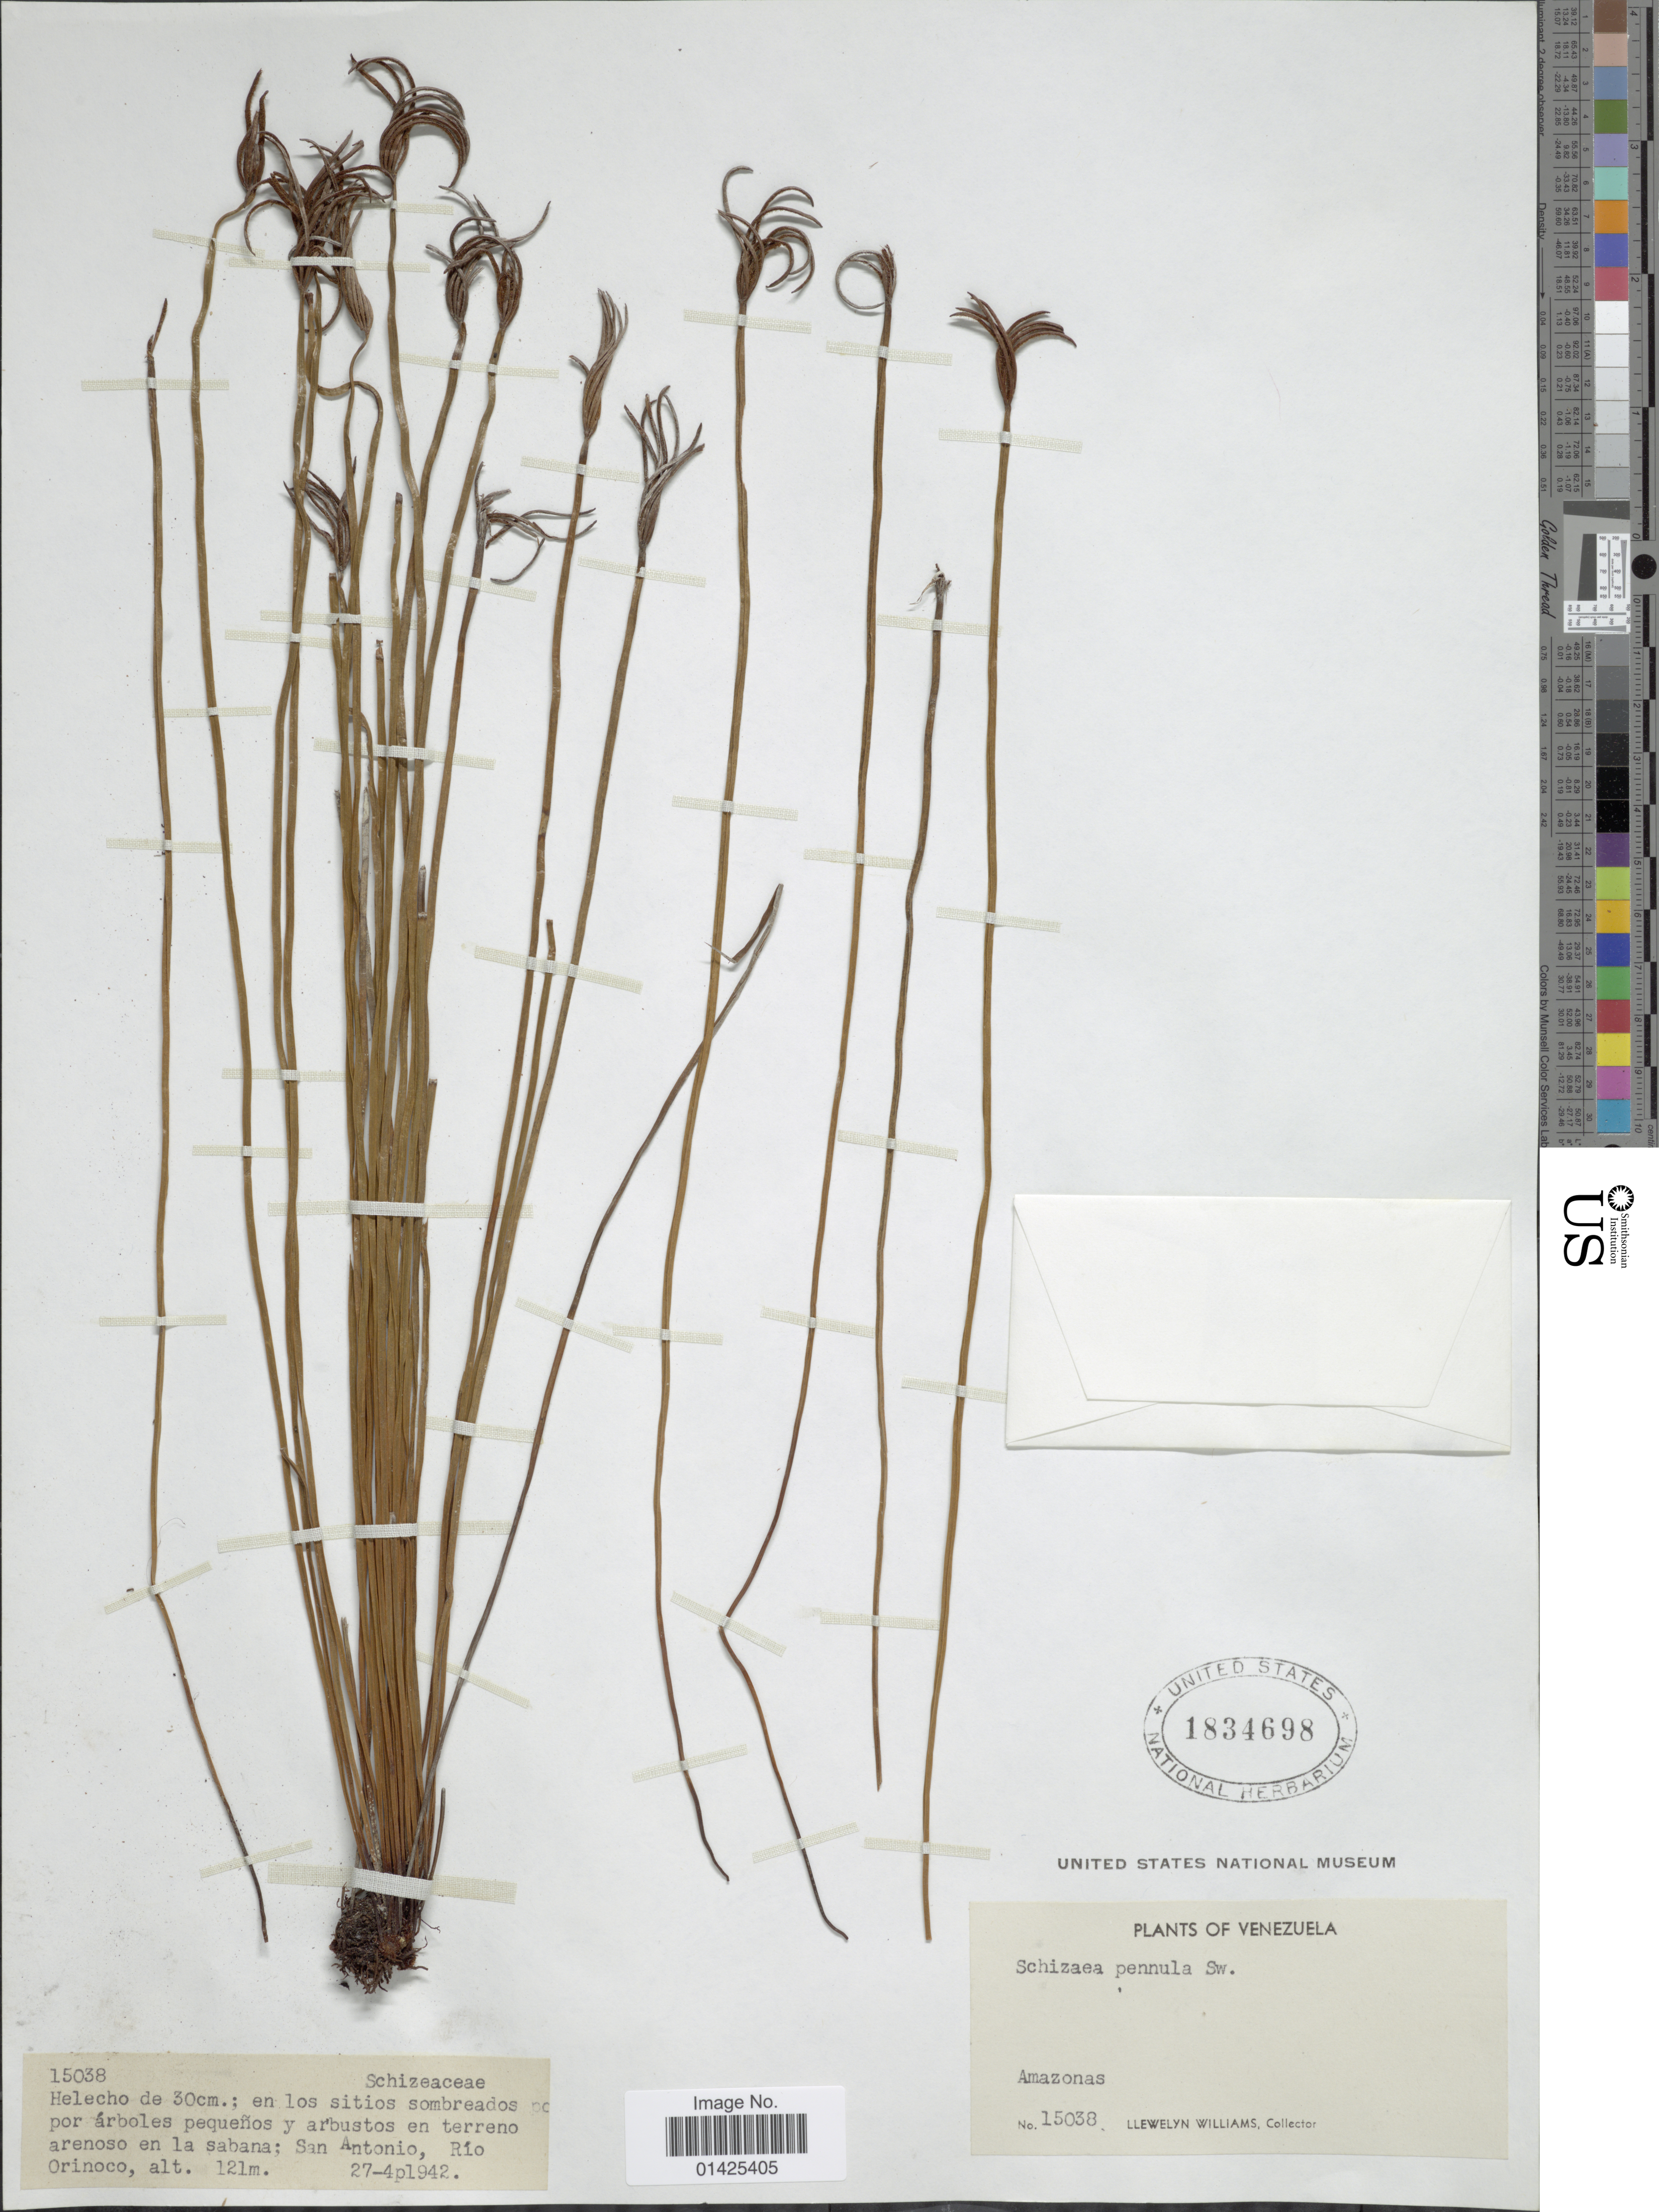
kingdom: Plantae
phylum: Tracheophyta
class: Polypodiopsida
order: Schizaeales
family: Schizaeaceae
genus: Actinostachys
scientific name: Actinostachys pennula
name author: (Sw.) Hook.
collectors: Ll. Williams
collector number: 15038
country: Venezuela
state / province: Amazonas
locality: San Antonio, Rio Orinoco.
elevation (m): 121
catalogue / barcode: US 1834698